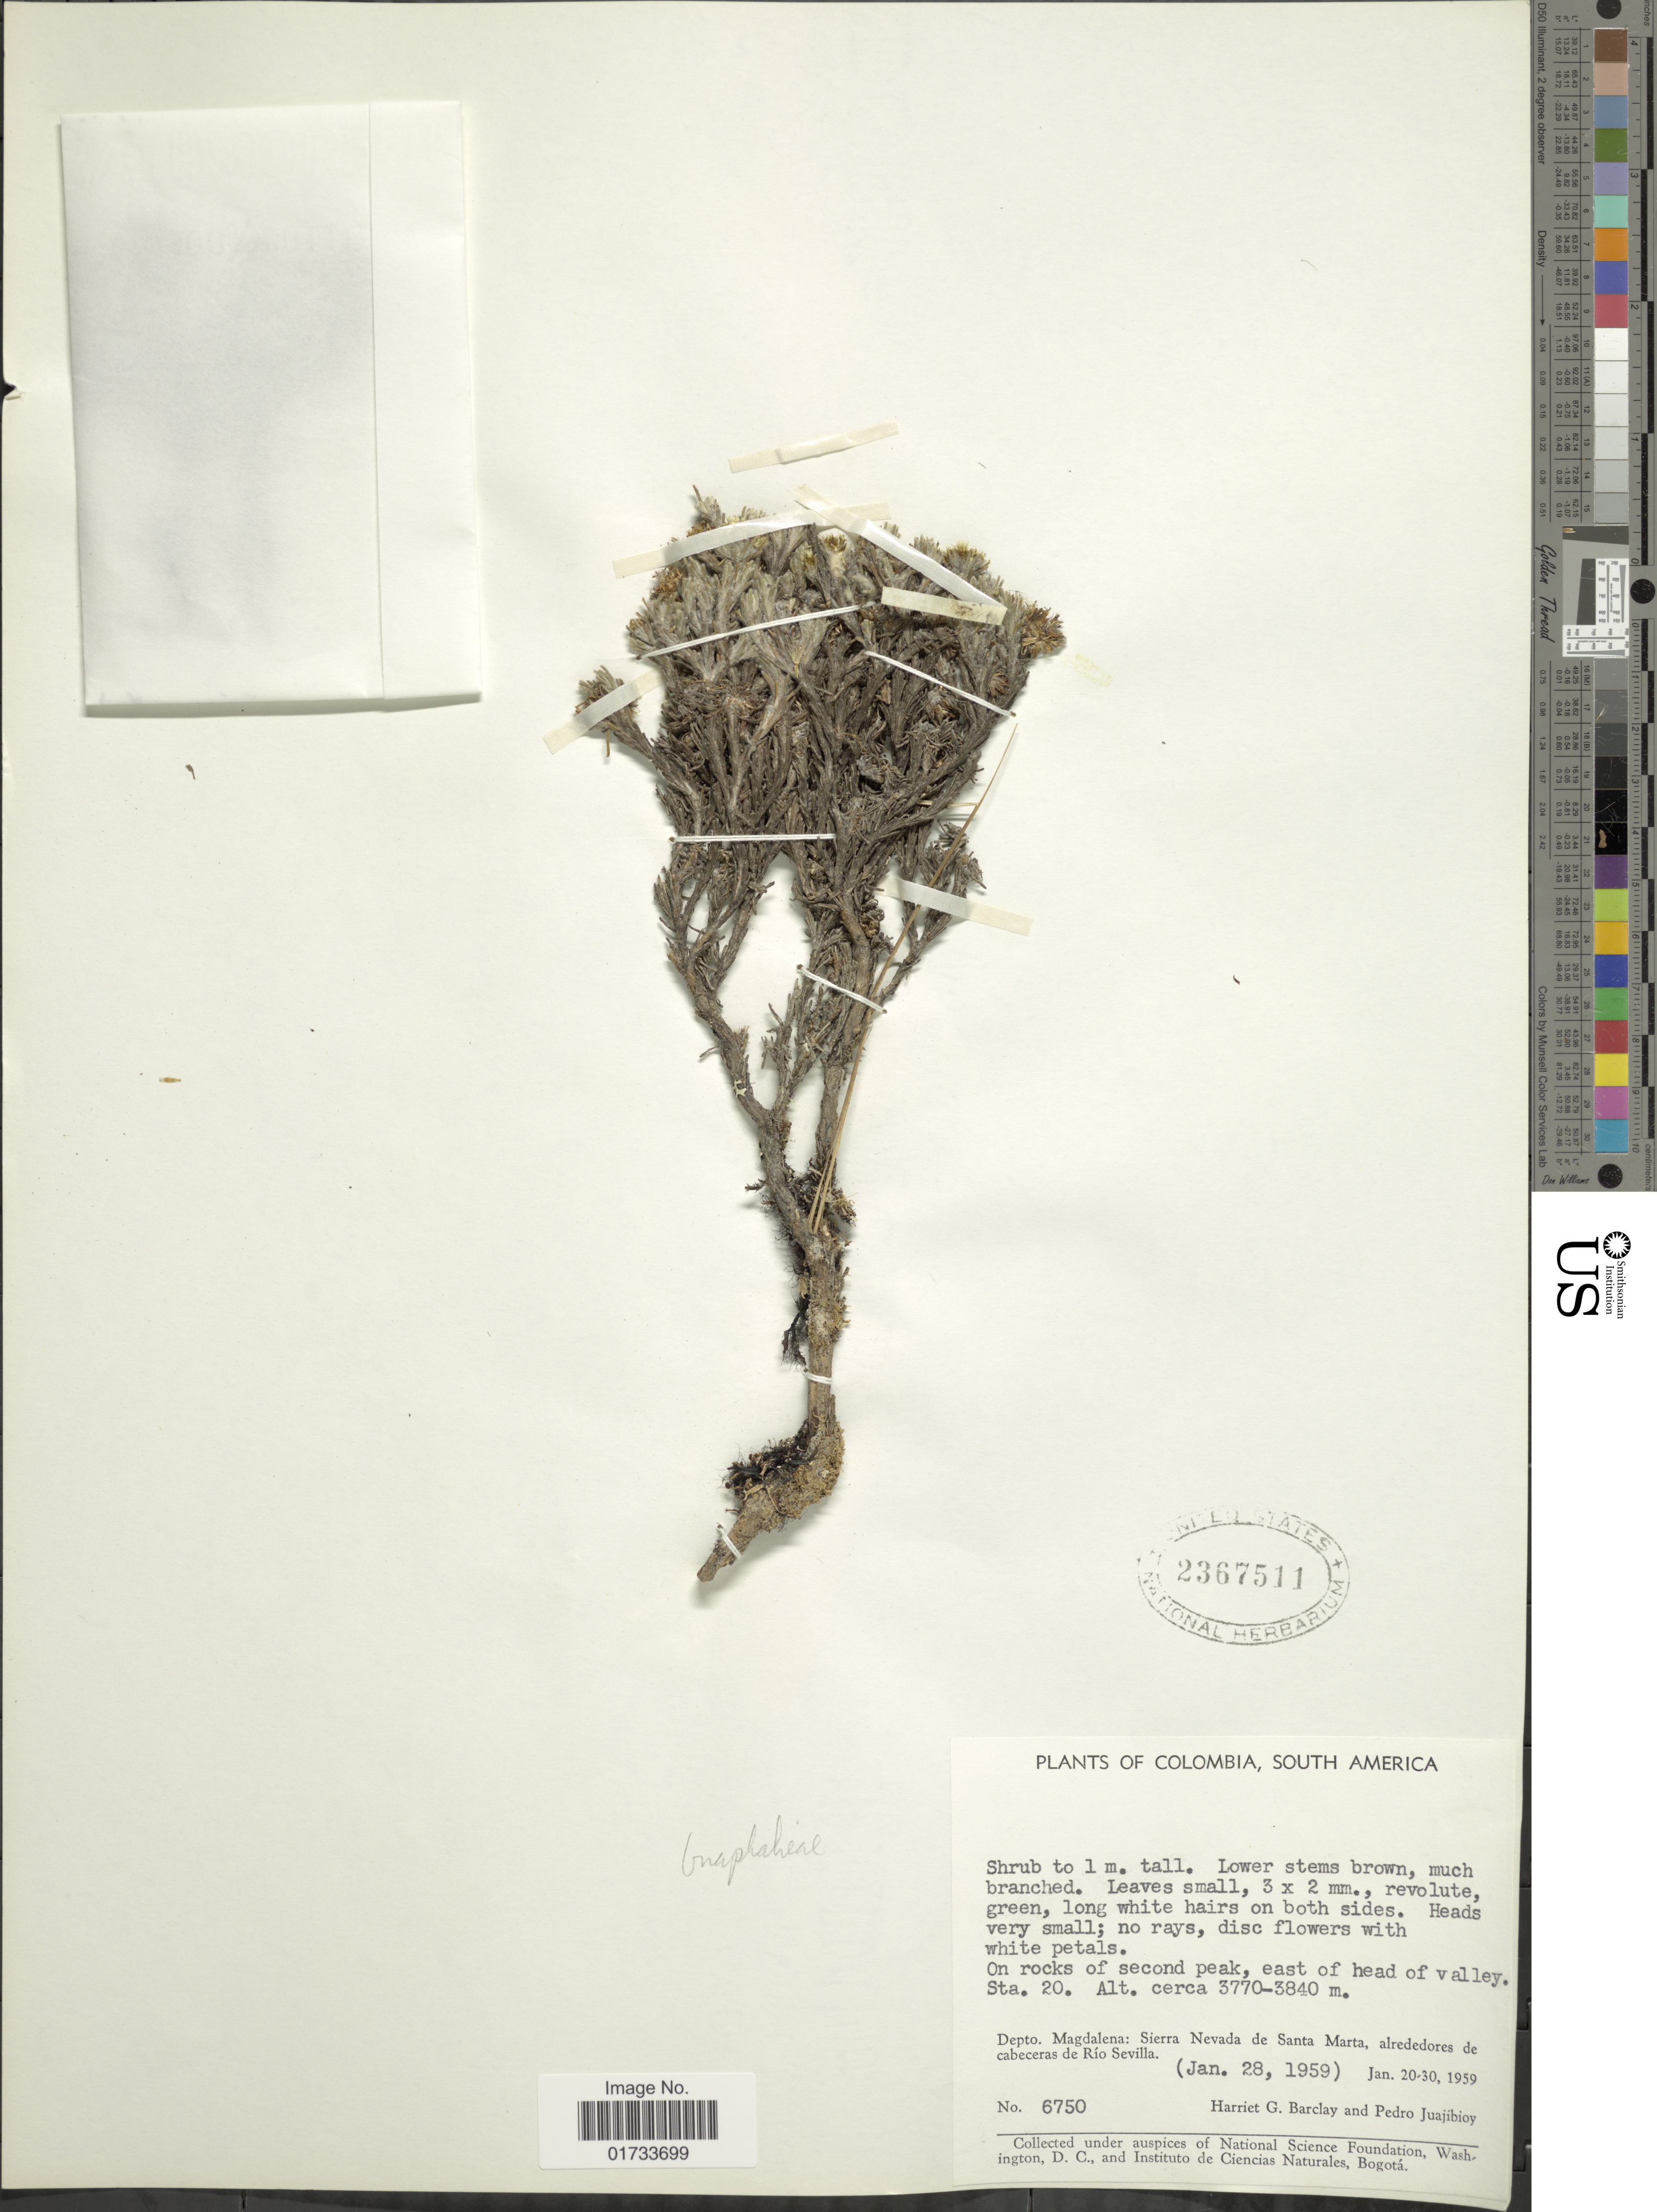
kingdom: Plantae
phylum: Tracheophyta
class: Magnoliopsida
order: Asterales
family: Asteraceae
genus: Chionolaena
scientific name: Chionolaena chrysocoma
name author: (Wedd.) S.E. Freire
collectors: H. G. Barclay & P. Juajibioy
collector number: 6750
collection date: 1959-01-28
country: Colombia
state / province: Magdalena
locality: South America, on rocks of second peak, east of head of valley Sta. 20, Sierra Nevada de Santa Marta, alrededores de cabeceras de Río Sevilla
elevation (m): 3370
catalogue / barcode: US 2367511